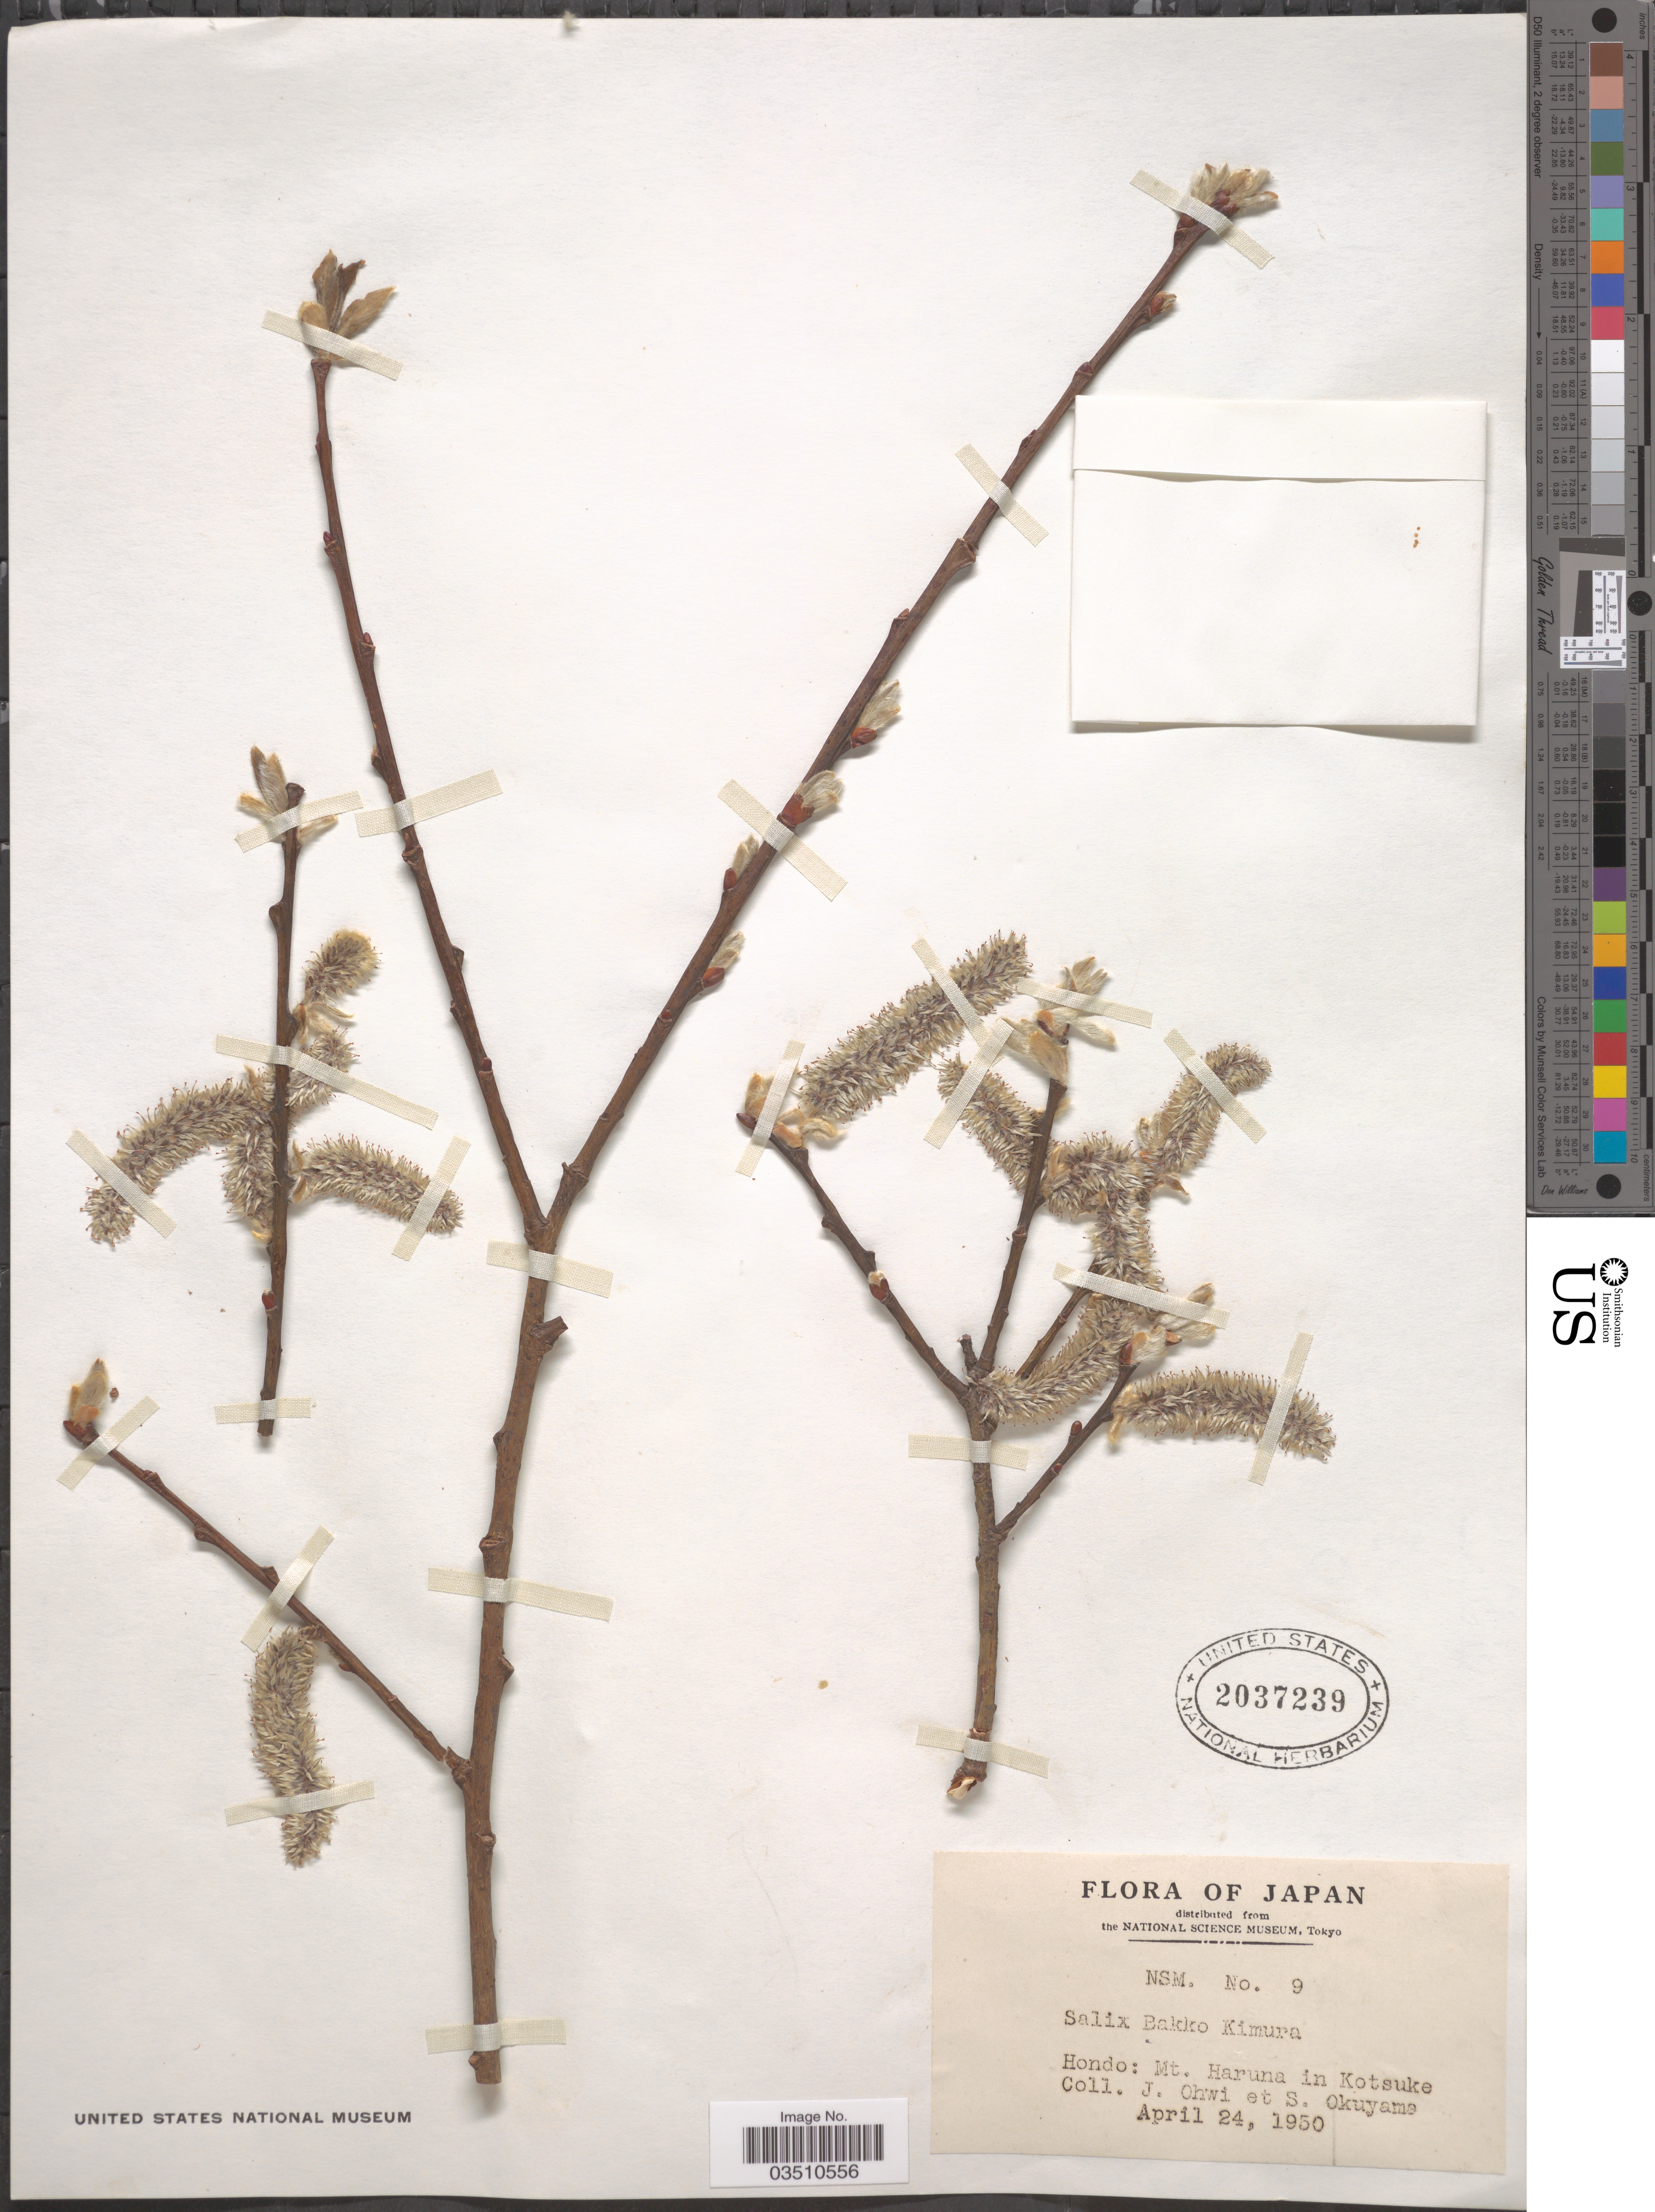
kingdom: Plantae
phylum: Tracheophyta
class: Magnoliopsida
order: Malpighiales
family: Salicaceae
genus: Salix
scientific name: Salix bakko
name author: Kimura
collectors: J. Ohwi & S. Okuyama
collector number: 9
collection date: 1950-04-24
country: Japan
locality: Hondo: Mt. Haruna in Kotsuke.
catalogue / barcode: US 2037239